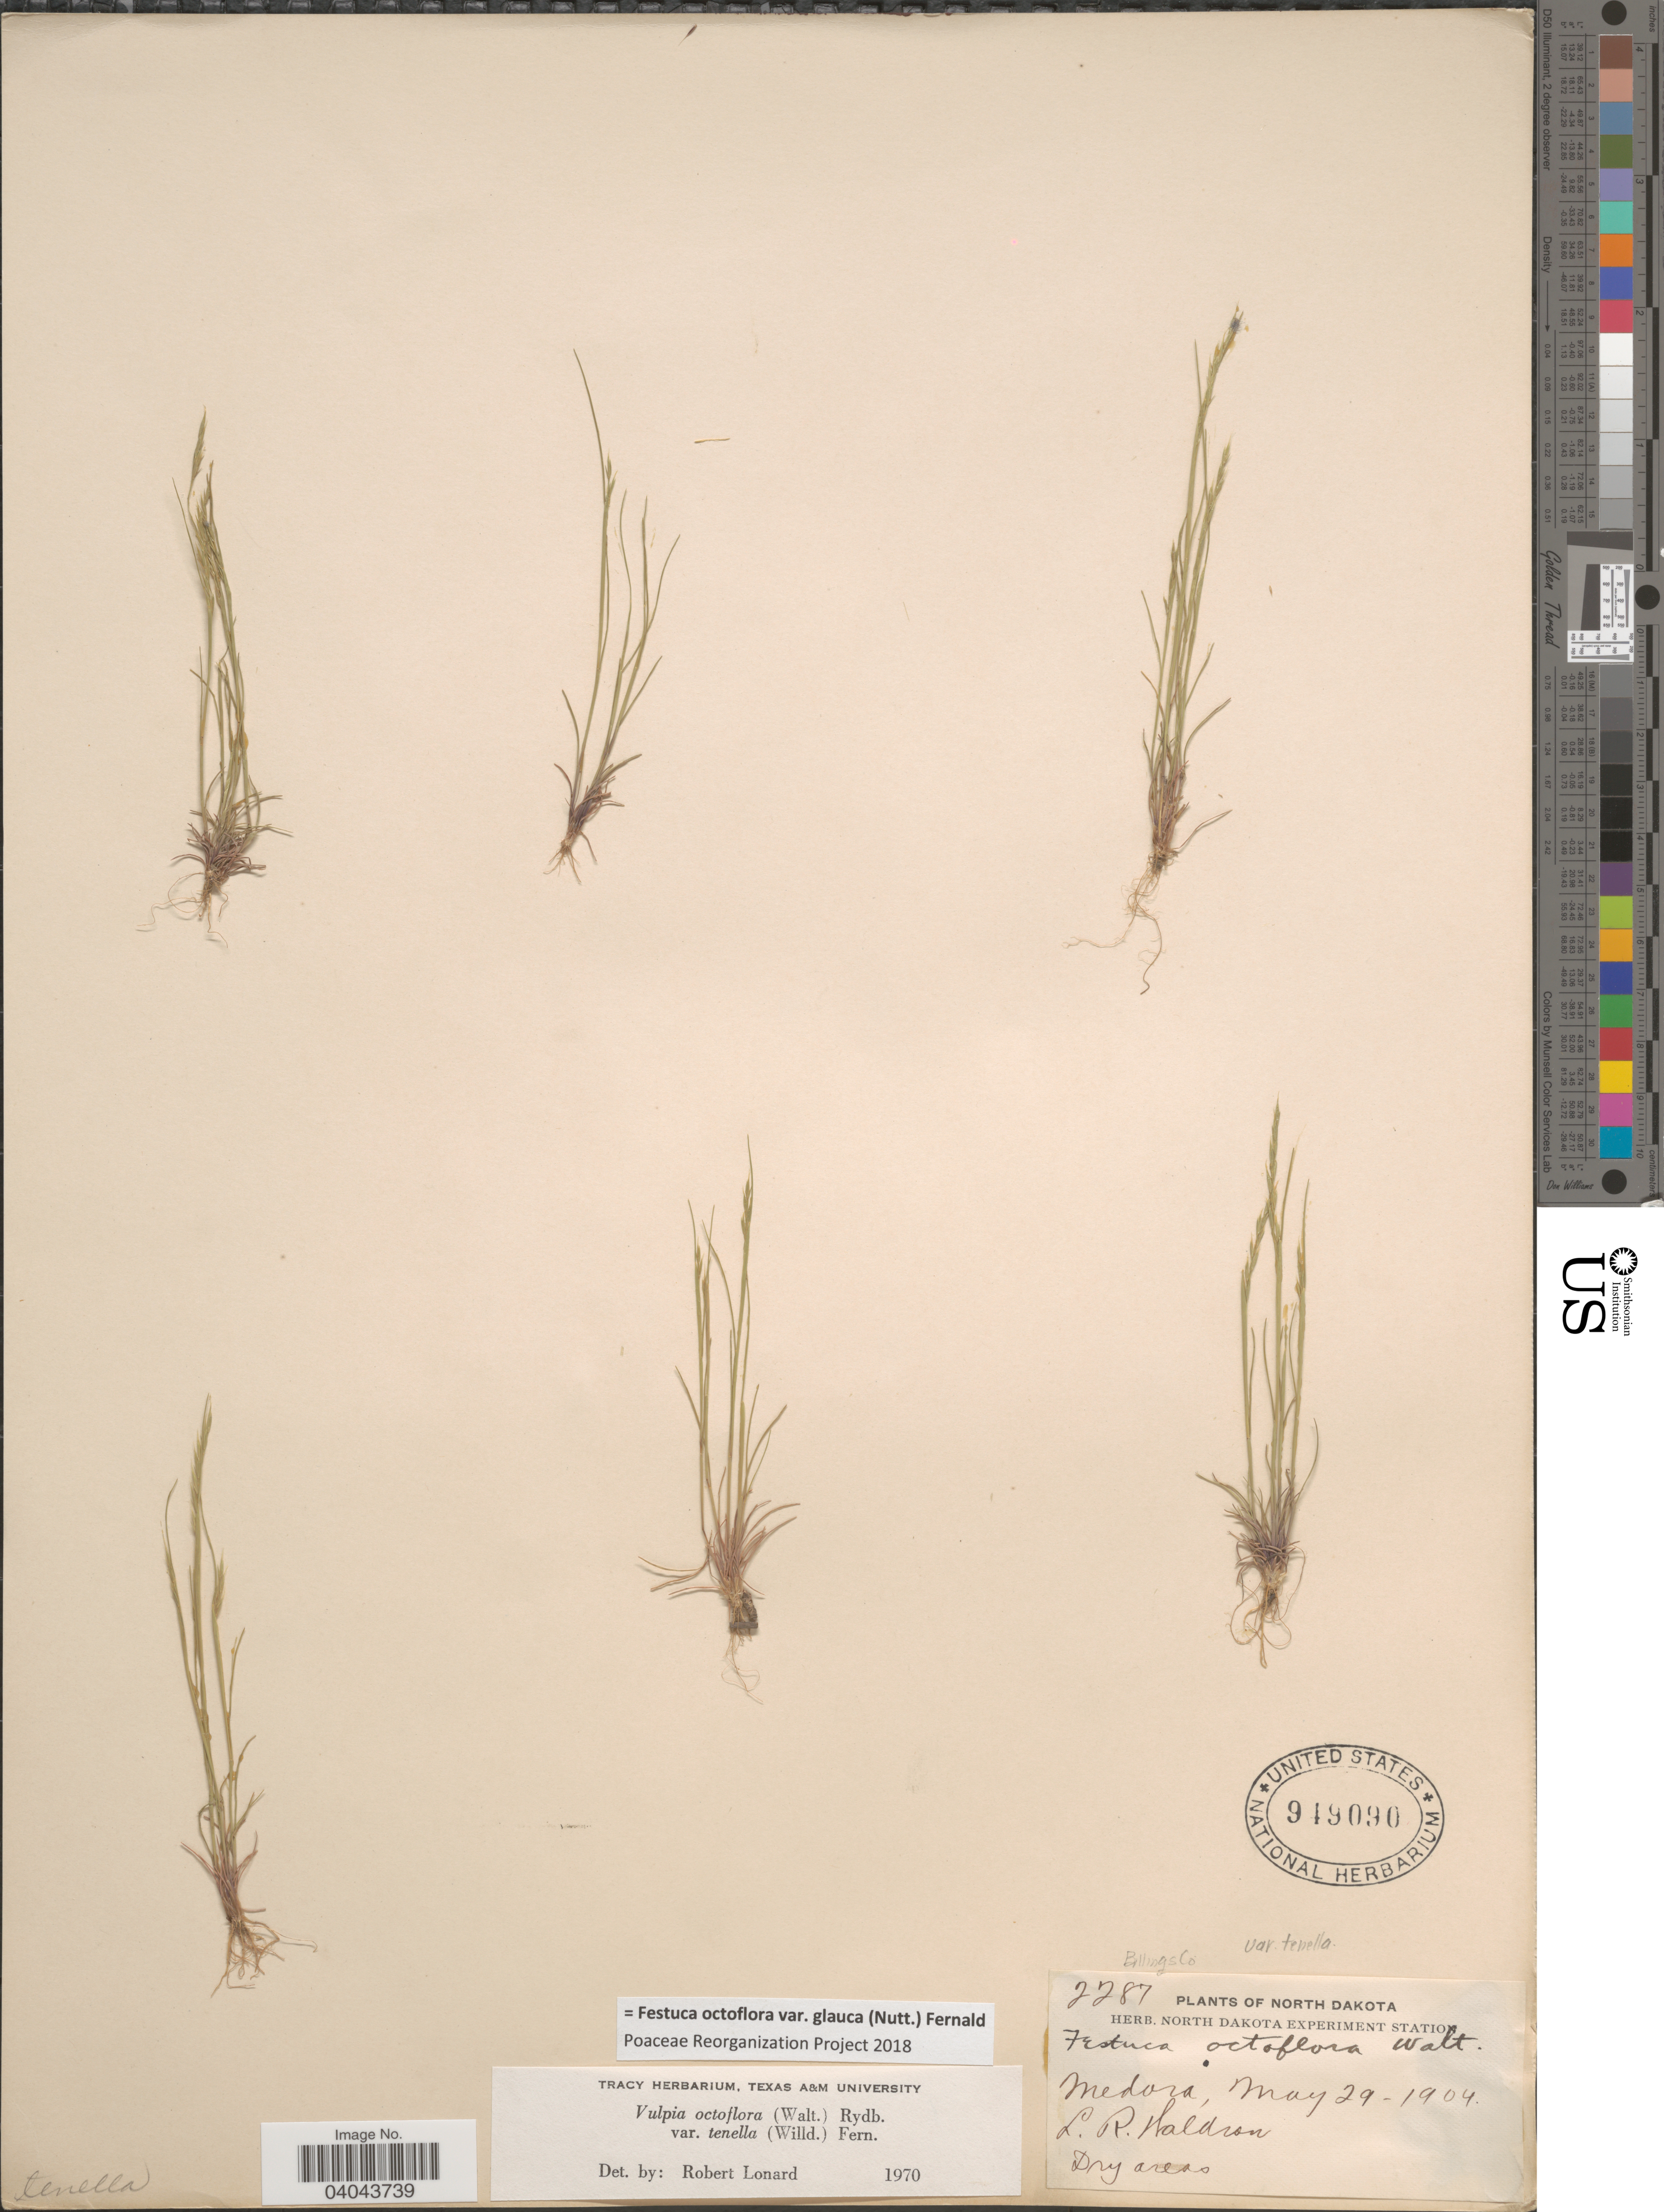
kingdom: Plantae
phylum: Tracheophyta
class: Liliopsida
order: Poales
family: Poaceae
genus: Festuca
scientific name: Festuca octoflora var. glauca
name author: (Nutt.) Fernald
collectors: L. Waldron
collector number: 2287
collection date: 1904-05-29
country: United States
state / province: North Dakota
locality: Billings Co. Medora.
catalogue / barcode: US 949090